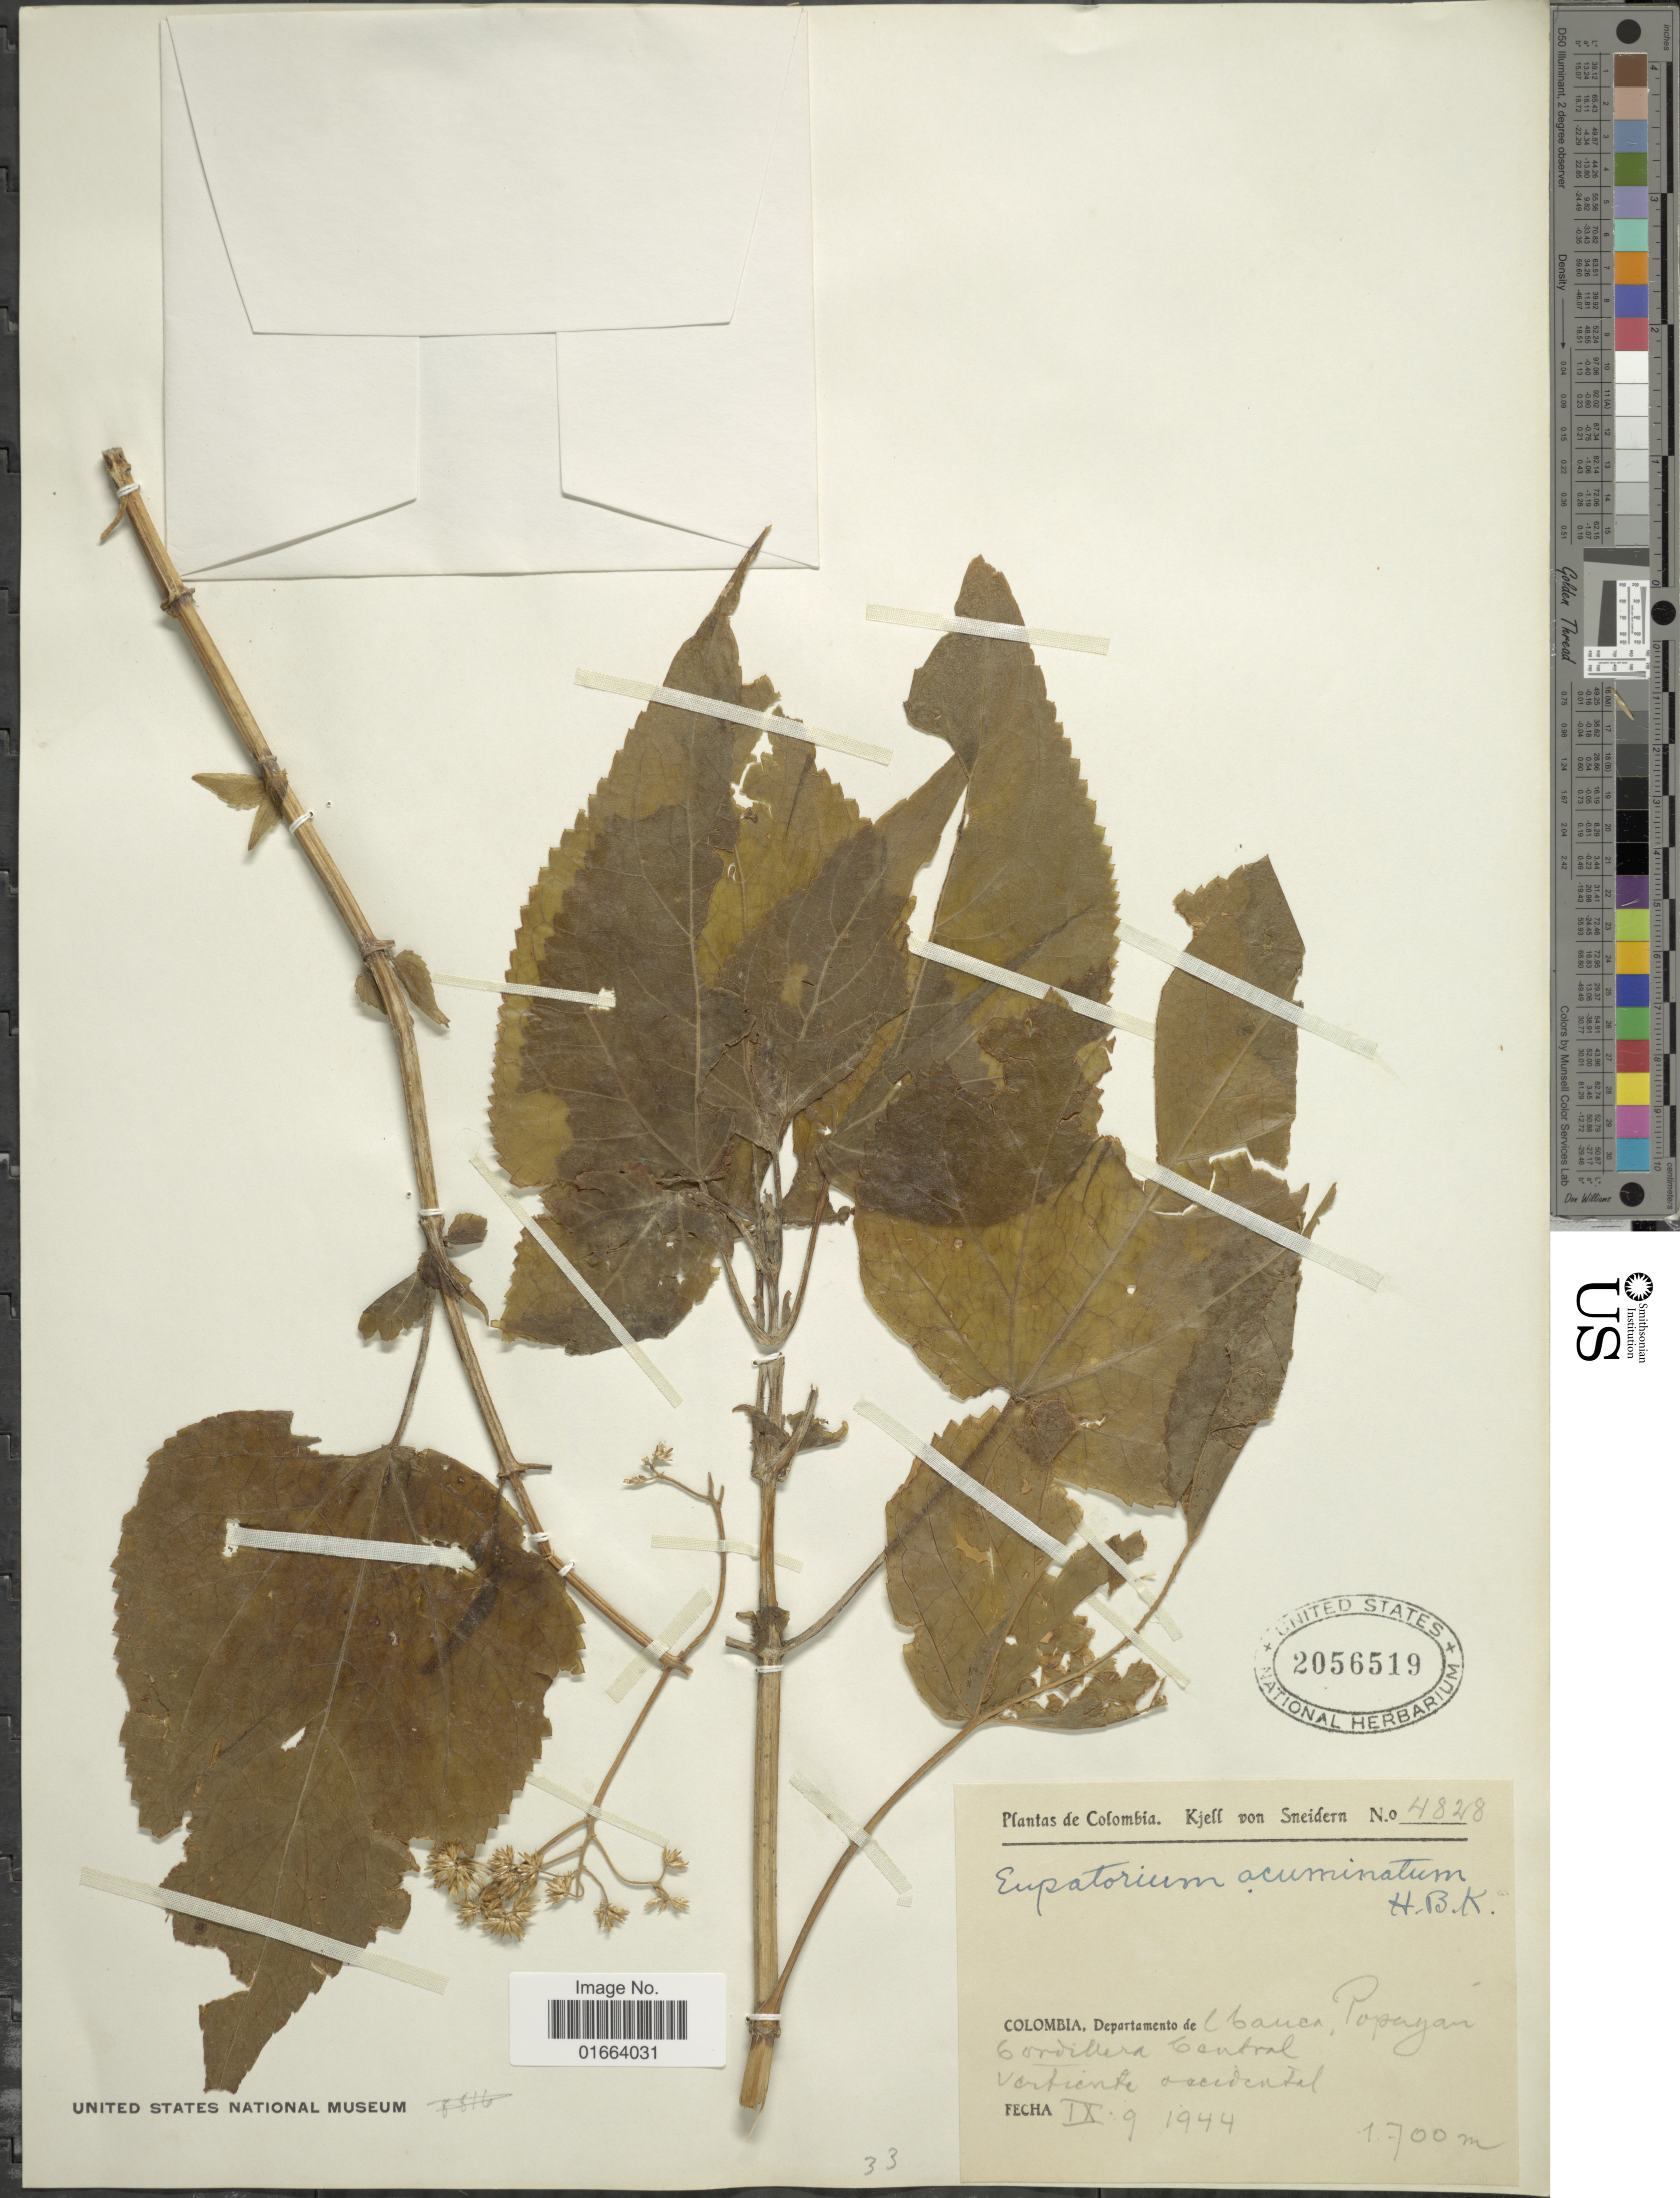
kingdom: Plantae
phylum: Tracheophyta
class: Magnoliopsida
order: Asterales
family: Asteraceae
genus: Critoniella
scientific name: Critoniella acuminata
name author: (Kunth) R.M. King & H. Rob.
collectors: K. von Sneidern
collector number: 4828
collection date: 1944-09-09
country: Colombia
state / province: Cauca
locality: Popayan. Cordillera Central. Vertiente occidental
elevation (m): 1700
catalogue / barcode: US 2056519